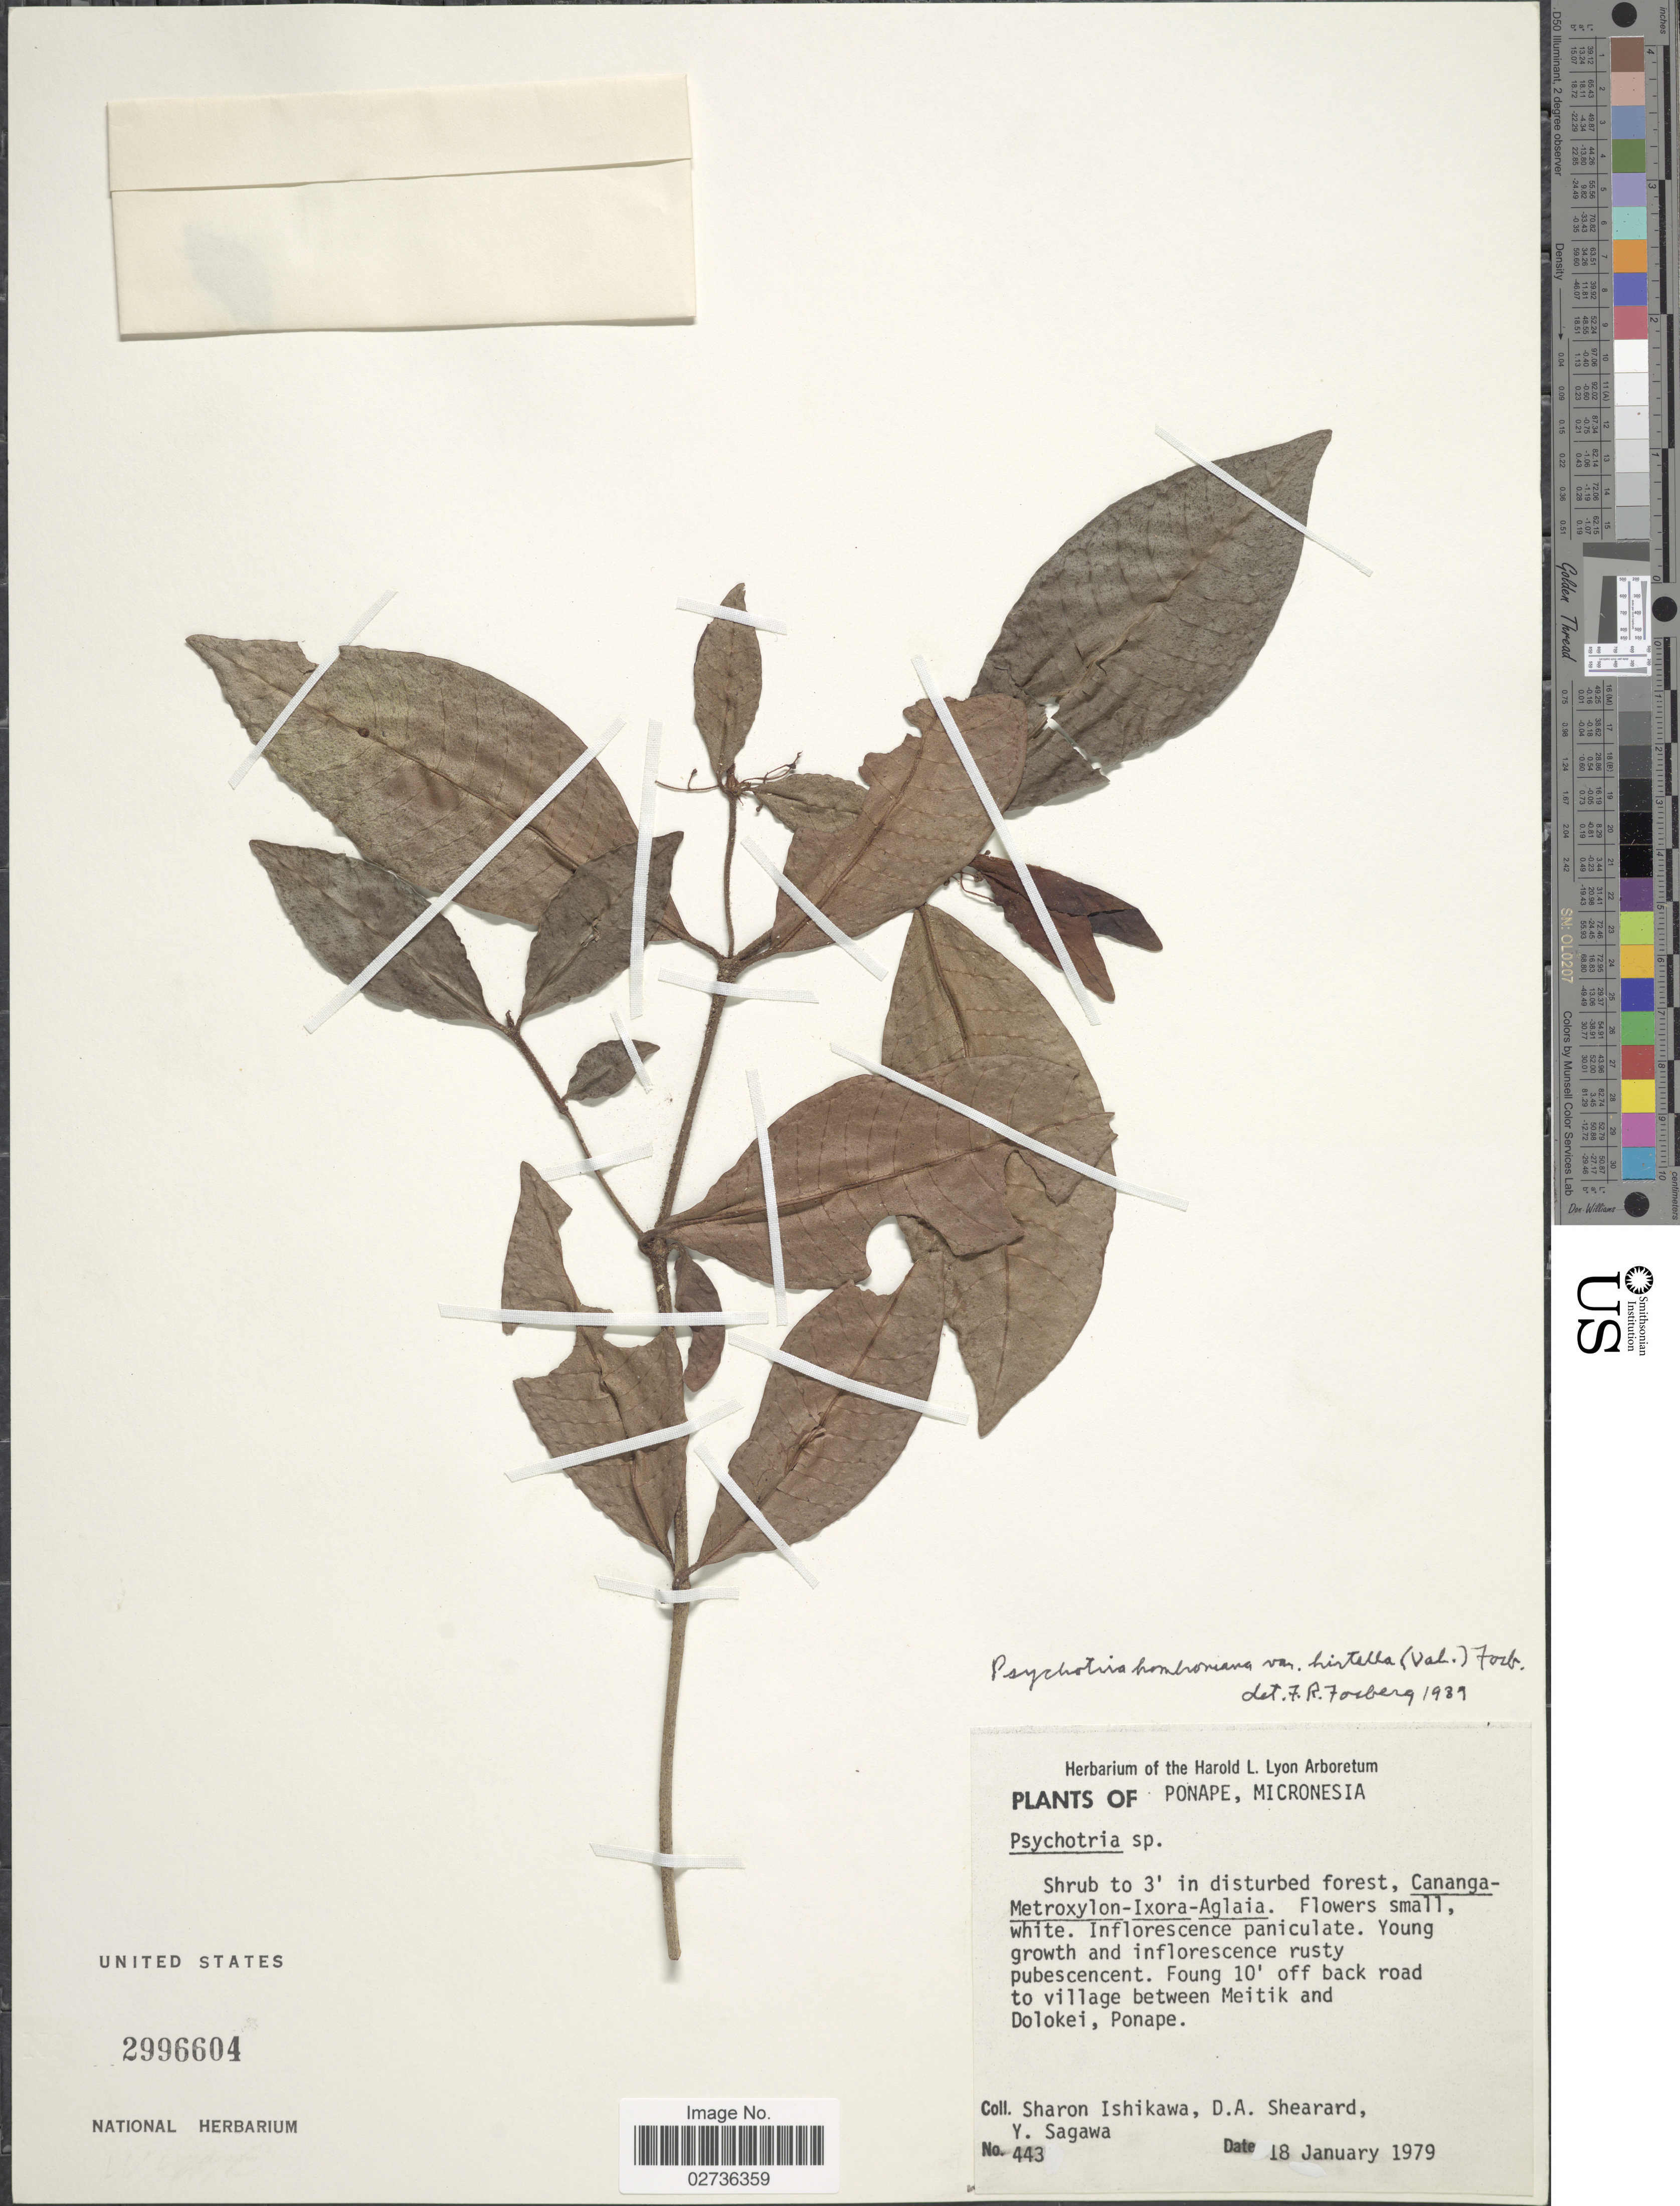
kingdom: Plantae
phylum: Tracheophyta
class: Magnoliopsida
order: Gentianales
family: Rubiaceae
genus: Psychotria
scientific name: Psychotria hombroniana var. hirtella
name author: (Valeton) Fosberg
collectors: S. Ishikawa, D. Shearard & Y. Sagawa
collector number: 443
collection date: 1979-01-18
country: Micronesia, Federated States of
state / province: Pohnpei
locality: Ponape, Micronesia. Foung 10' off back road to village between Meitik and Dolokei.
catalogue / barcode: US 2996604